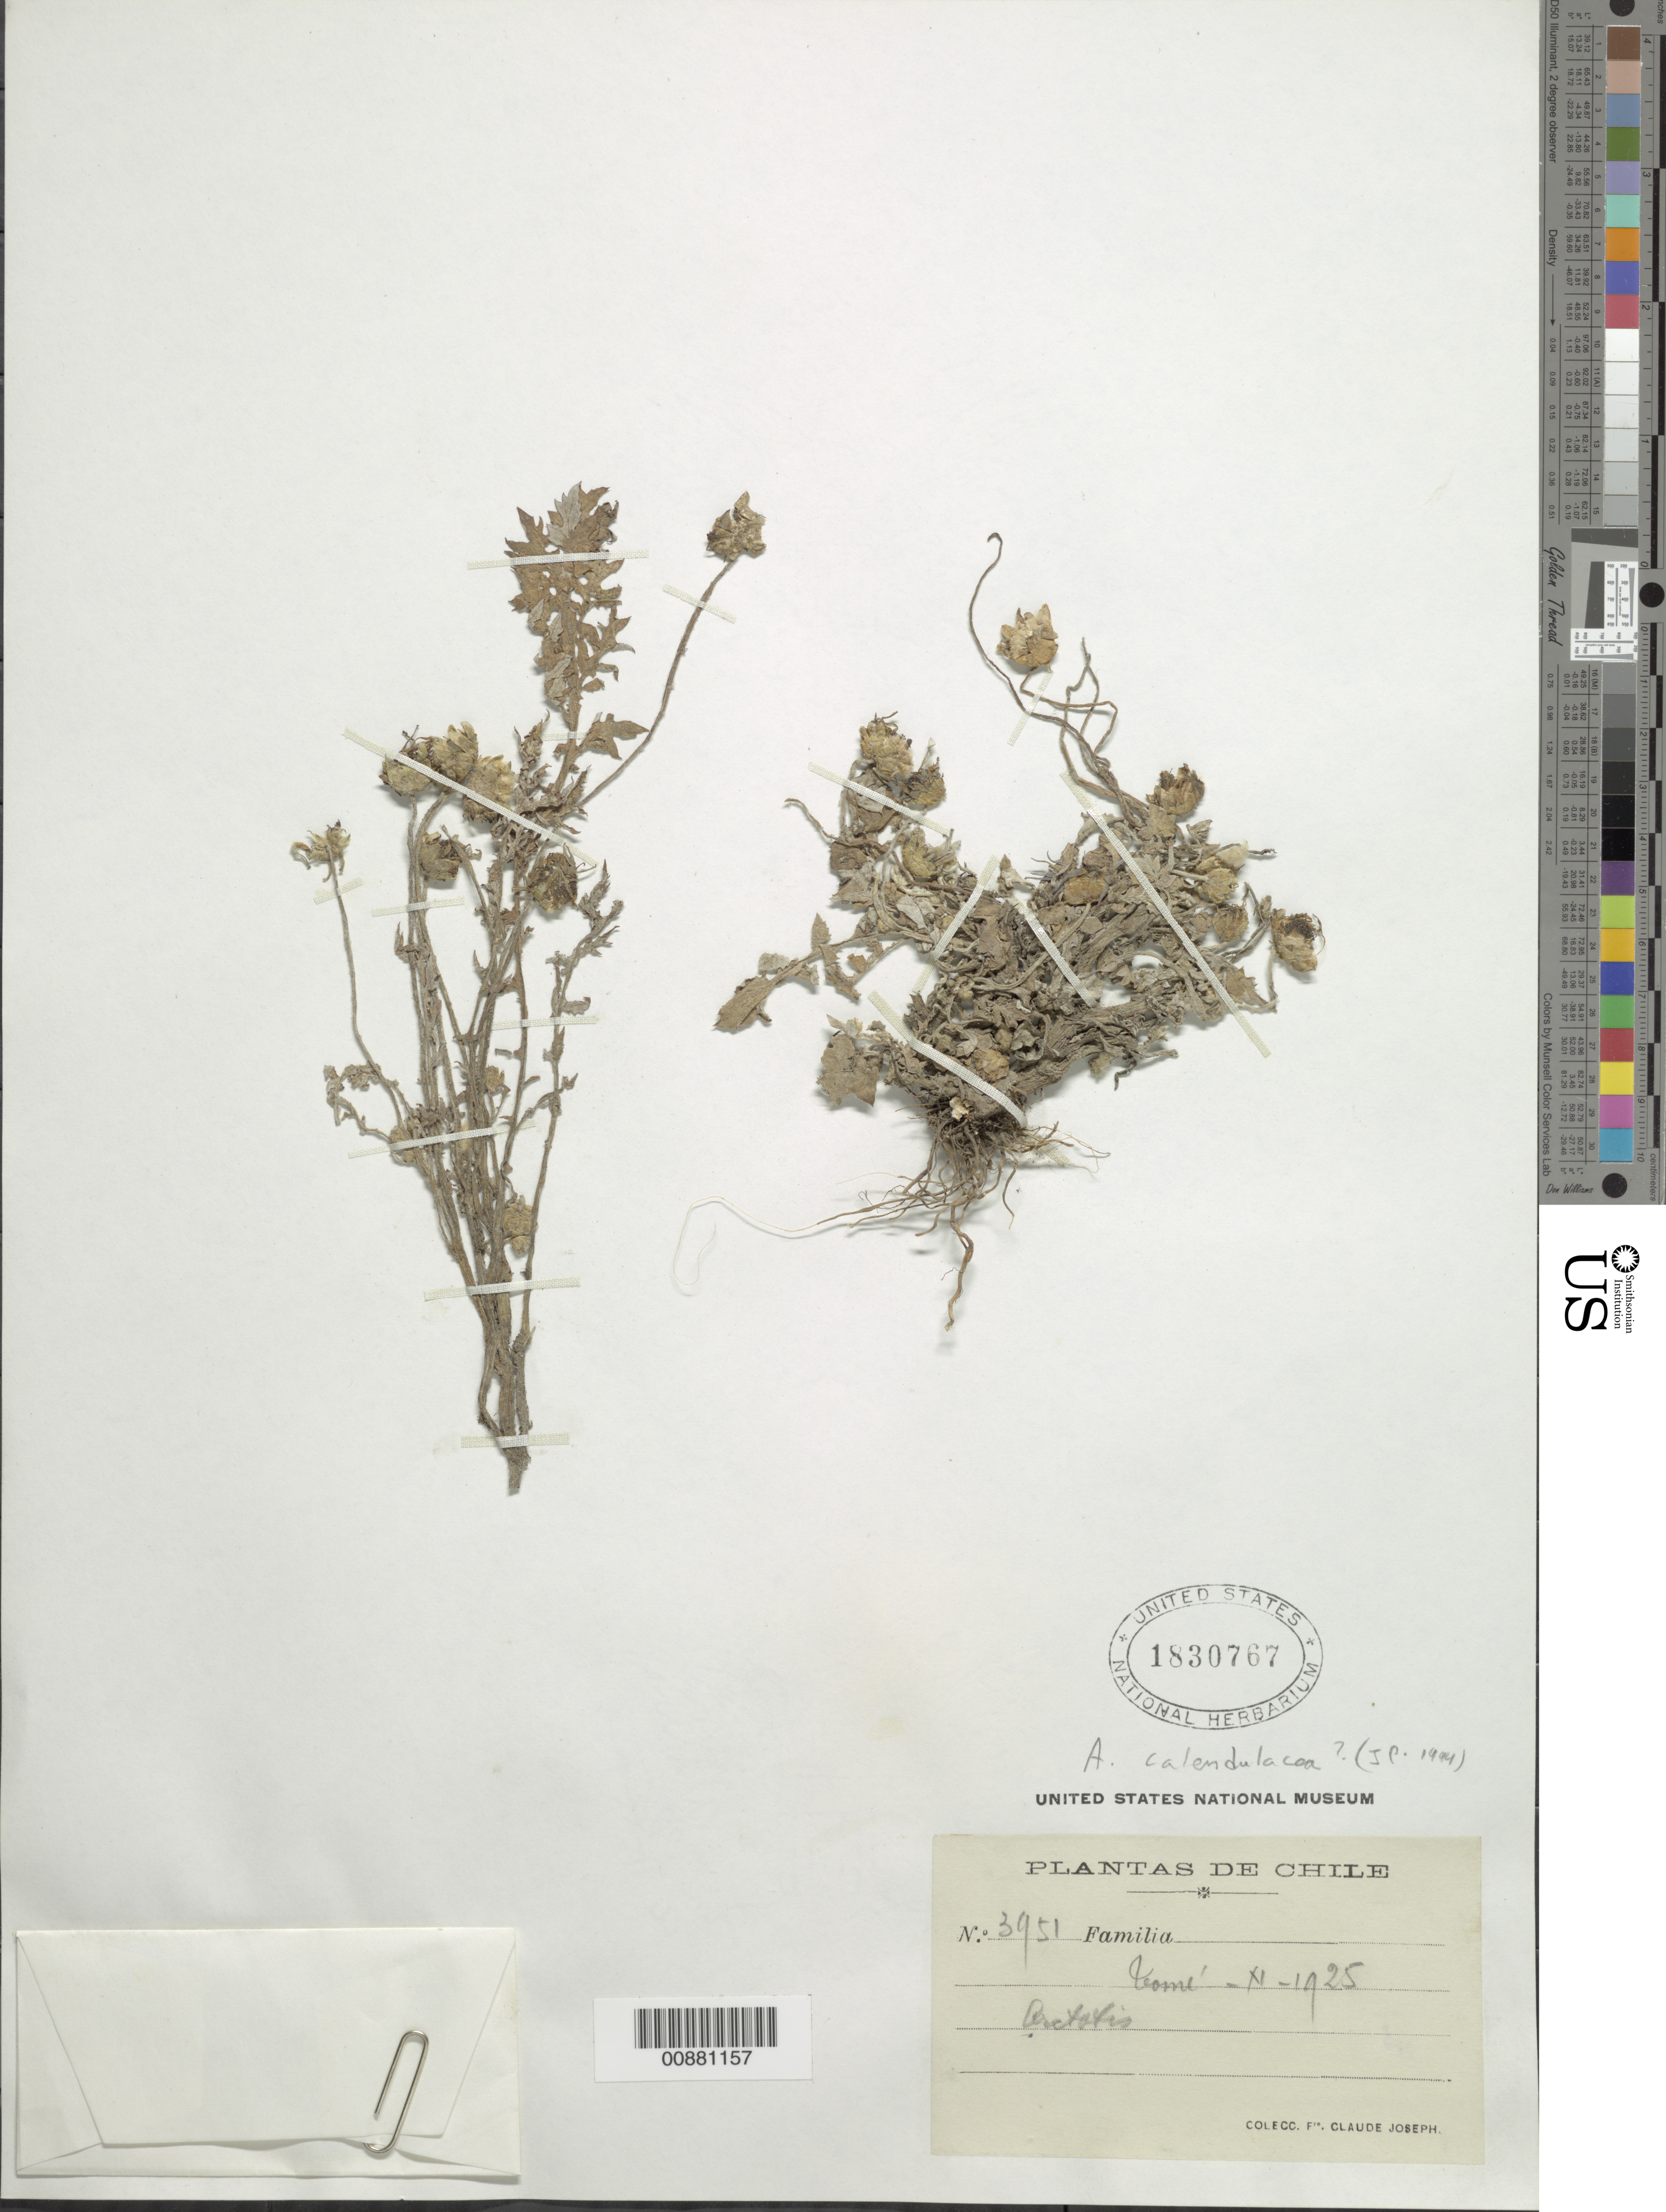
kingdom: Plantae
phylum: Tracheophyta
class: Magnoliopsida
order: Asterales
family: Asteraceae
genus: Arctotheca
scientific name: Arctotheca calendula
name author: (L.) Levyns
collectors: C. Joseph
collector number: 3951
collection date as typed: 1925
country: Chile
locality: ?omí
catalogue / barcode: US 1830767